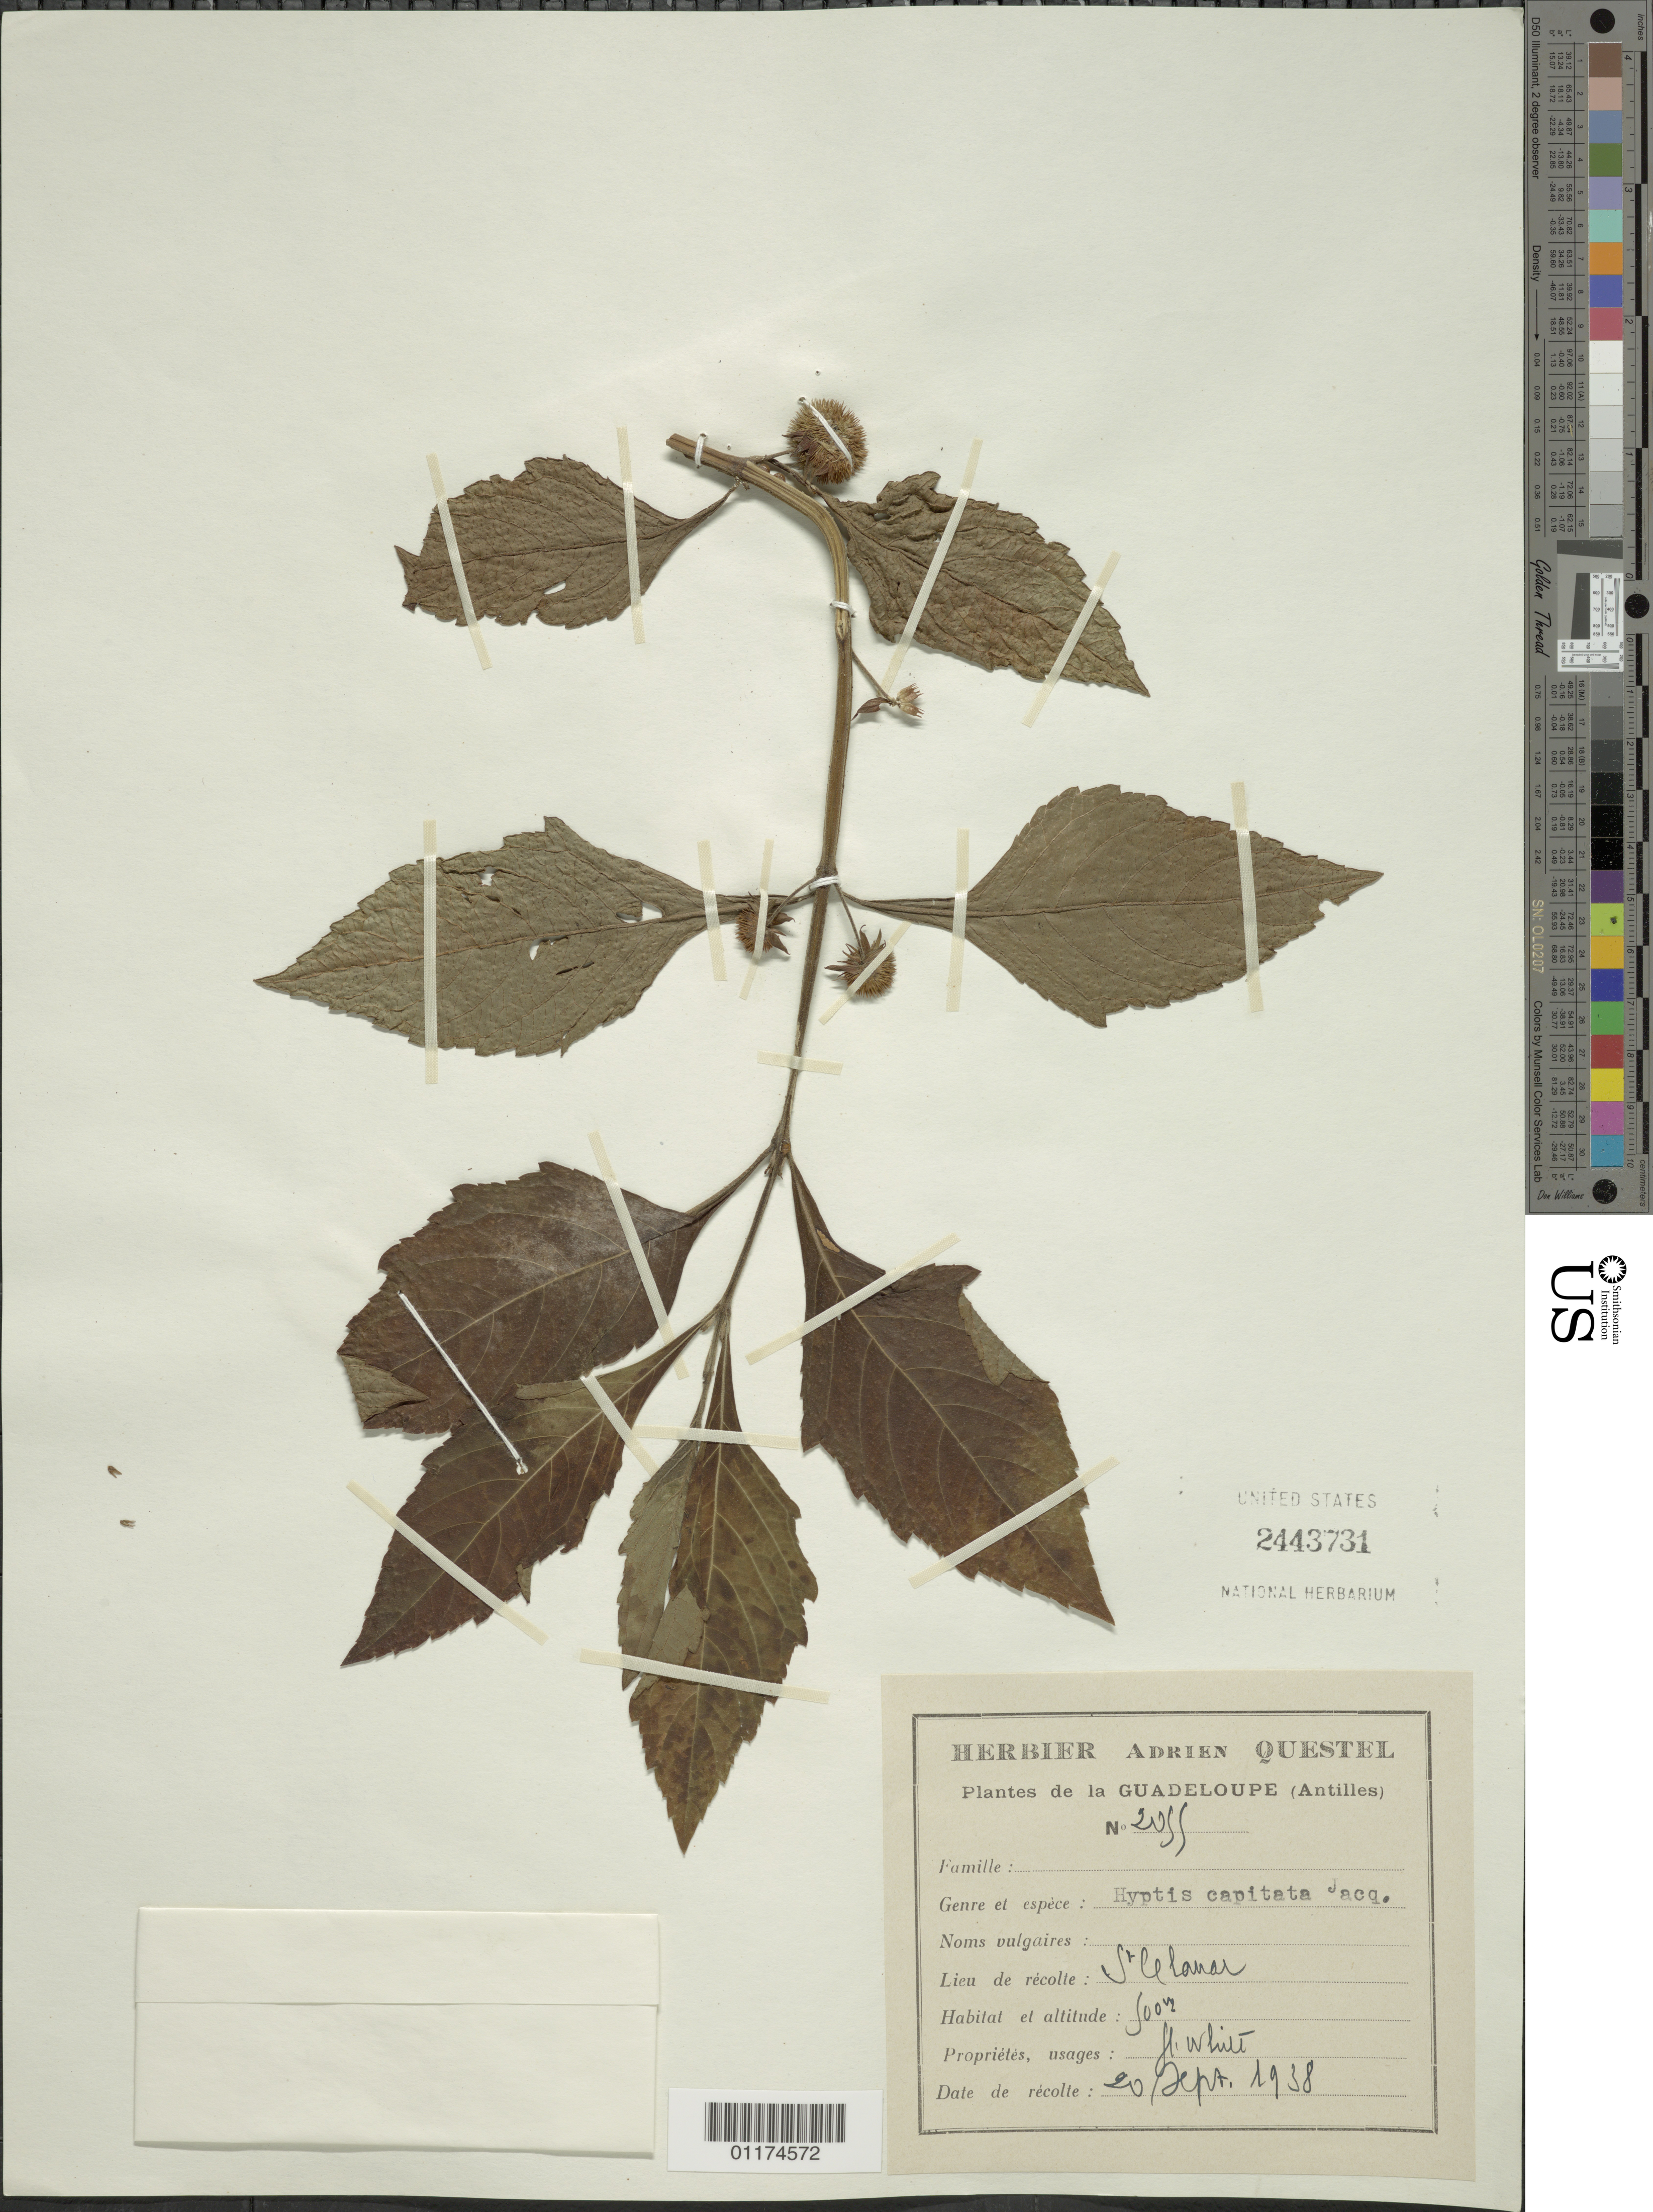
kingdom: Plantae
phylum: Tracheophyta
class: Magnoliopsida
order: Lamiales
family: Lamiaceae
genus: Hyptis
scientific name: Hyptis capitata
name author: Jacq.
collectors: A. Questel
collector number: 2055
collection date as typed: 20 Sep 1938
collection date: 1938-09-20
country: Guadeloupe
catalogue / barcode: US 2443731